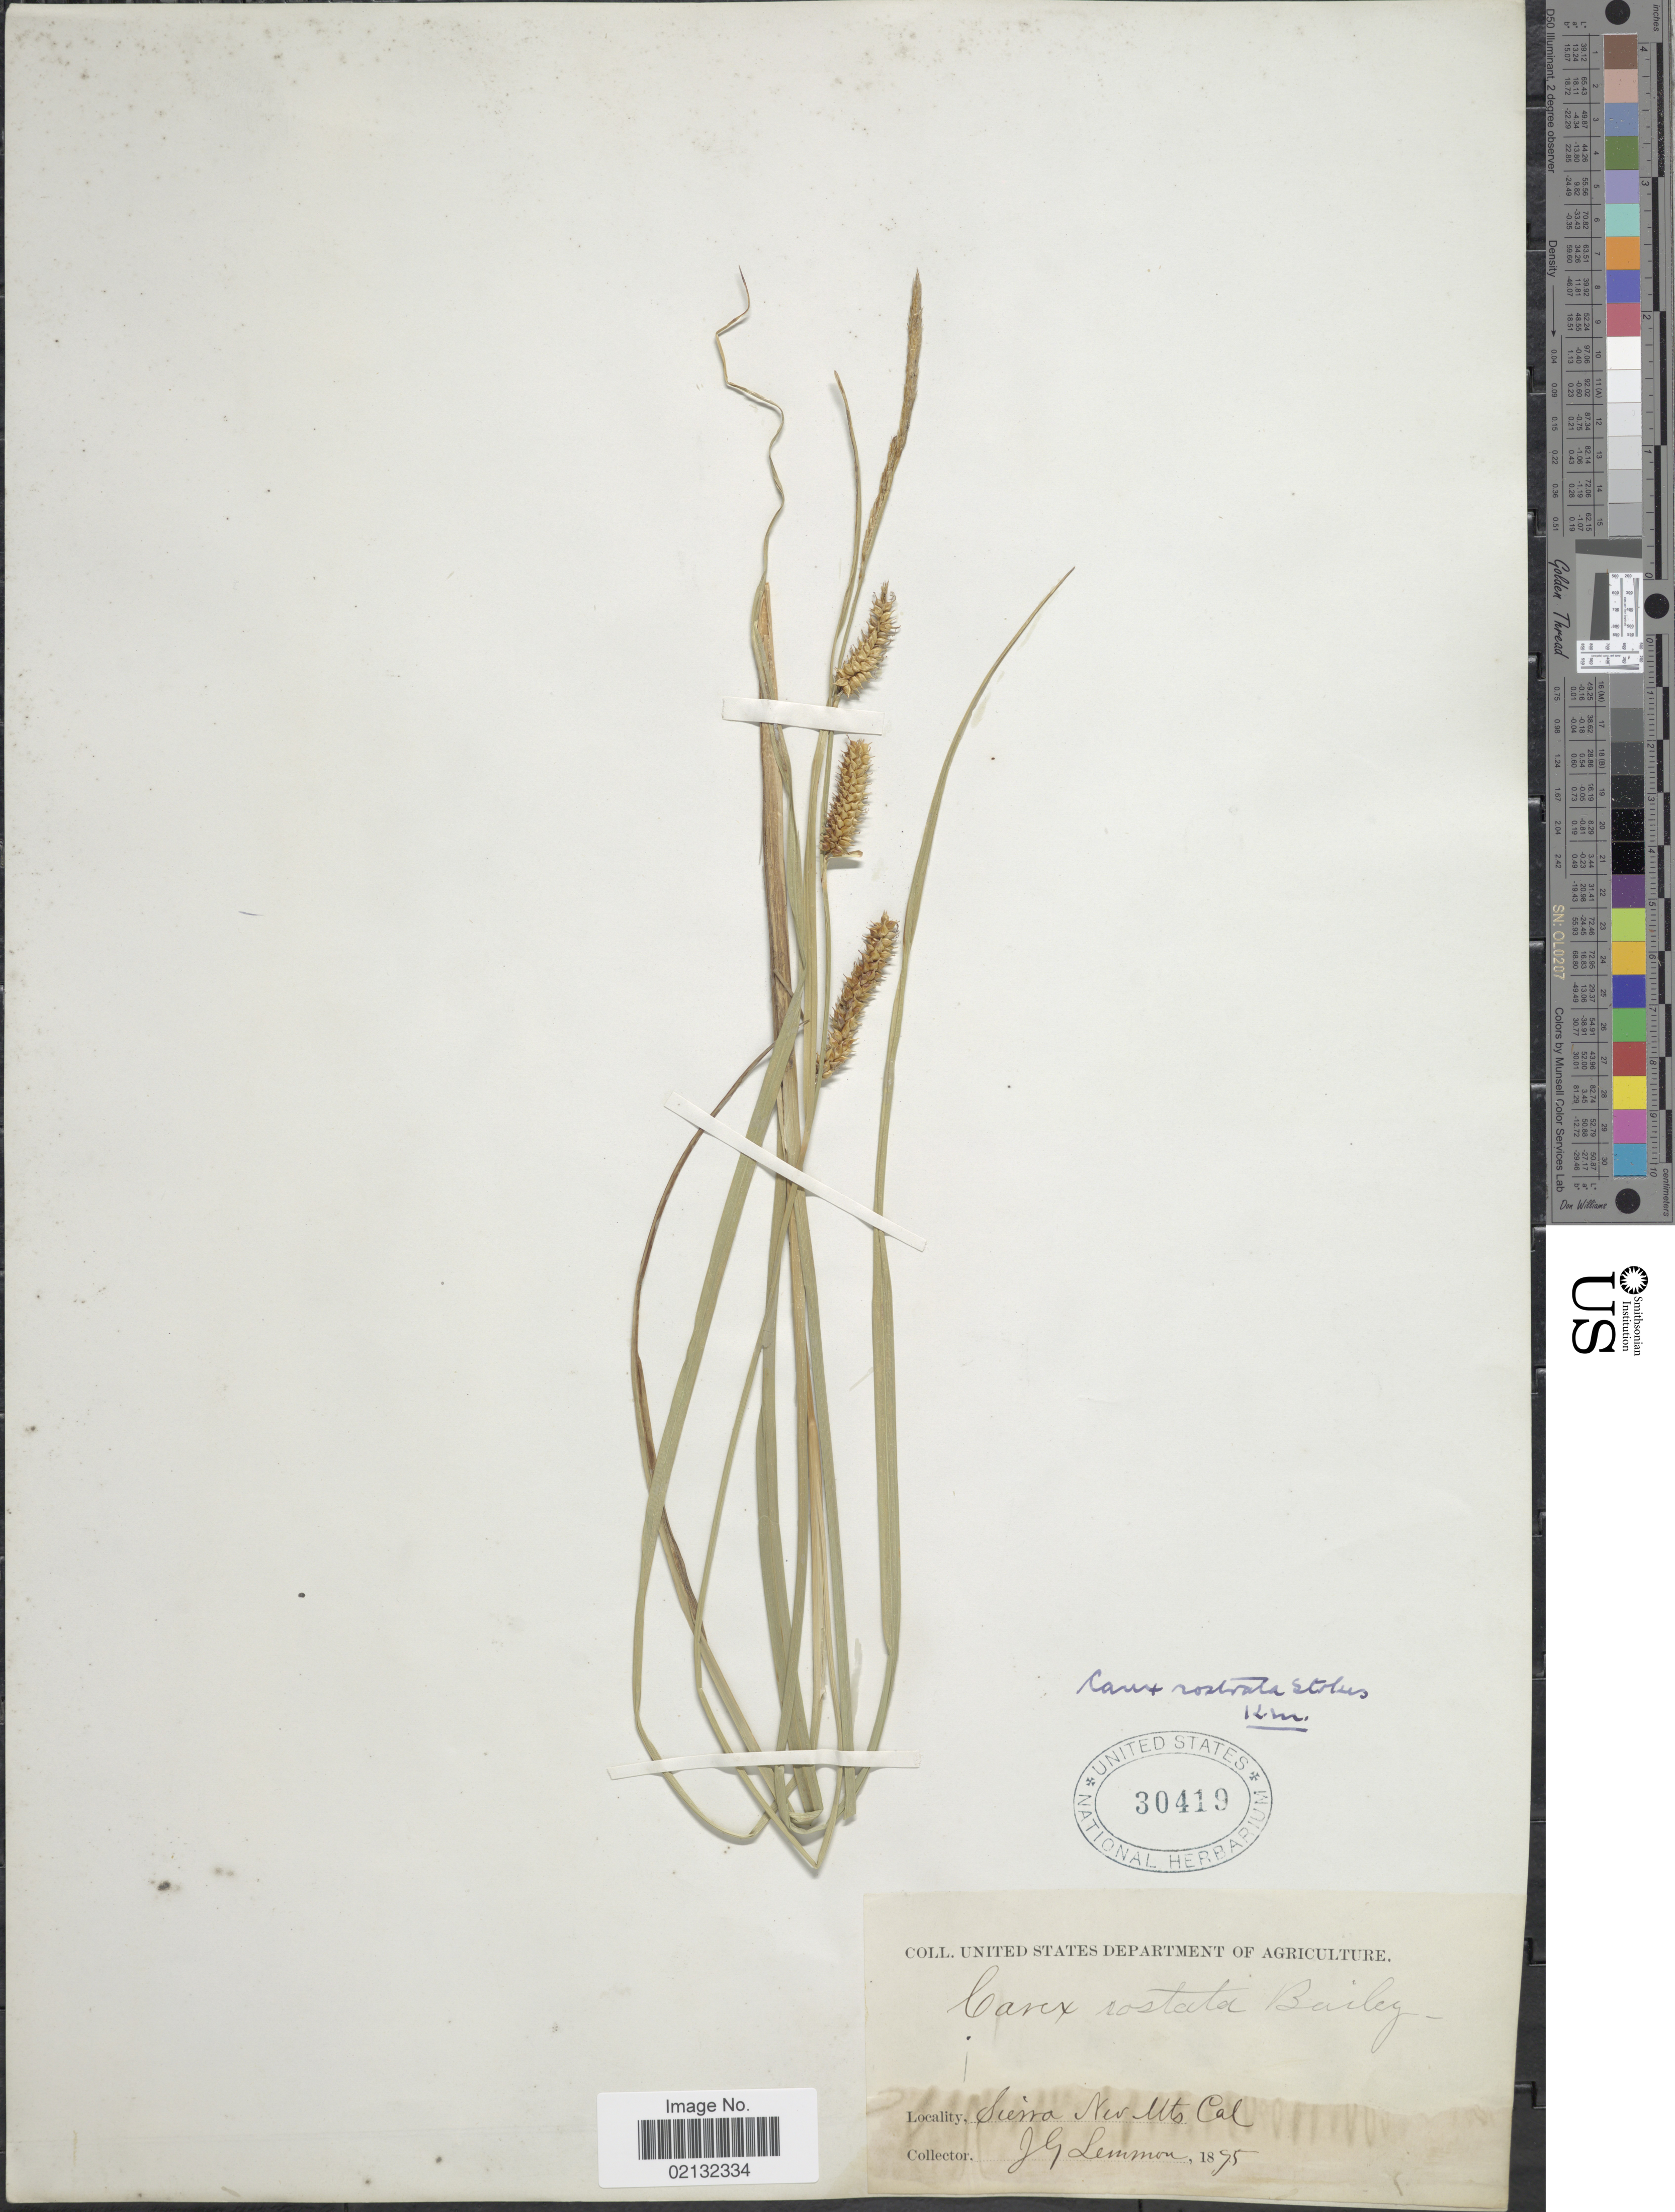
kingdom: Plantae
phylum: Tracheophyta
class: Liliopsida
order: Poales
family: Cyperaceae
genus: Carex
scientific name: Carex rostrata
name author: Stokes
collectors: J. Lemmon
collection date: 1875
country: United States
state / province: California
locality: Sierra Nev Mts.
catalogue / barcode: US 30419